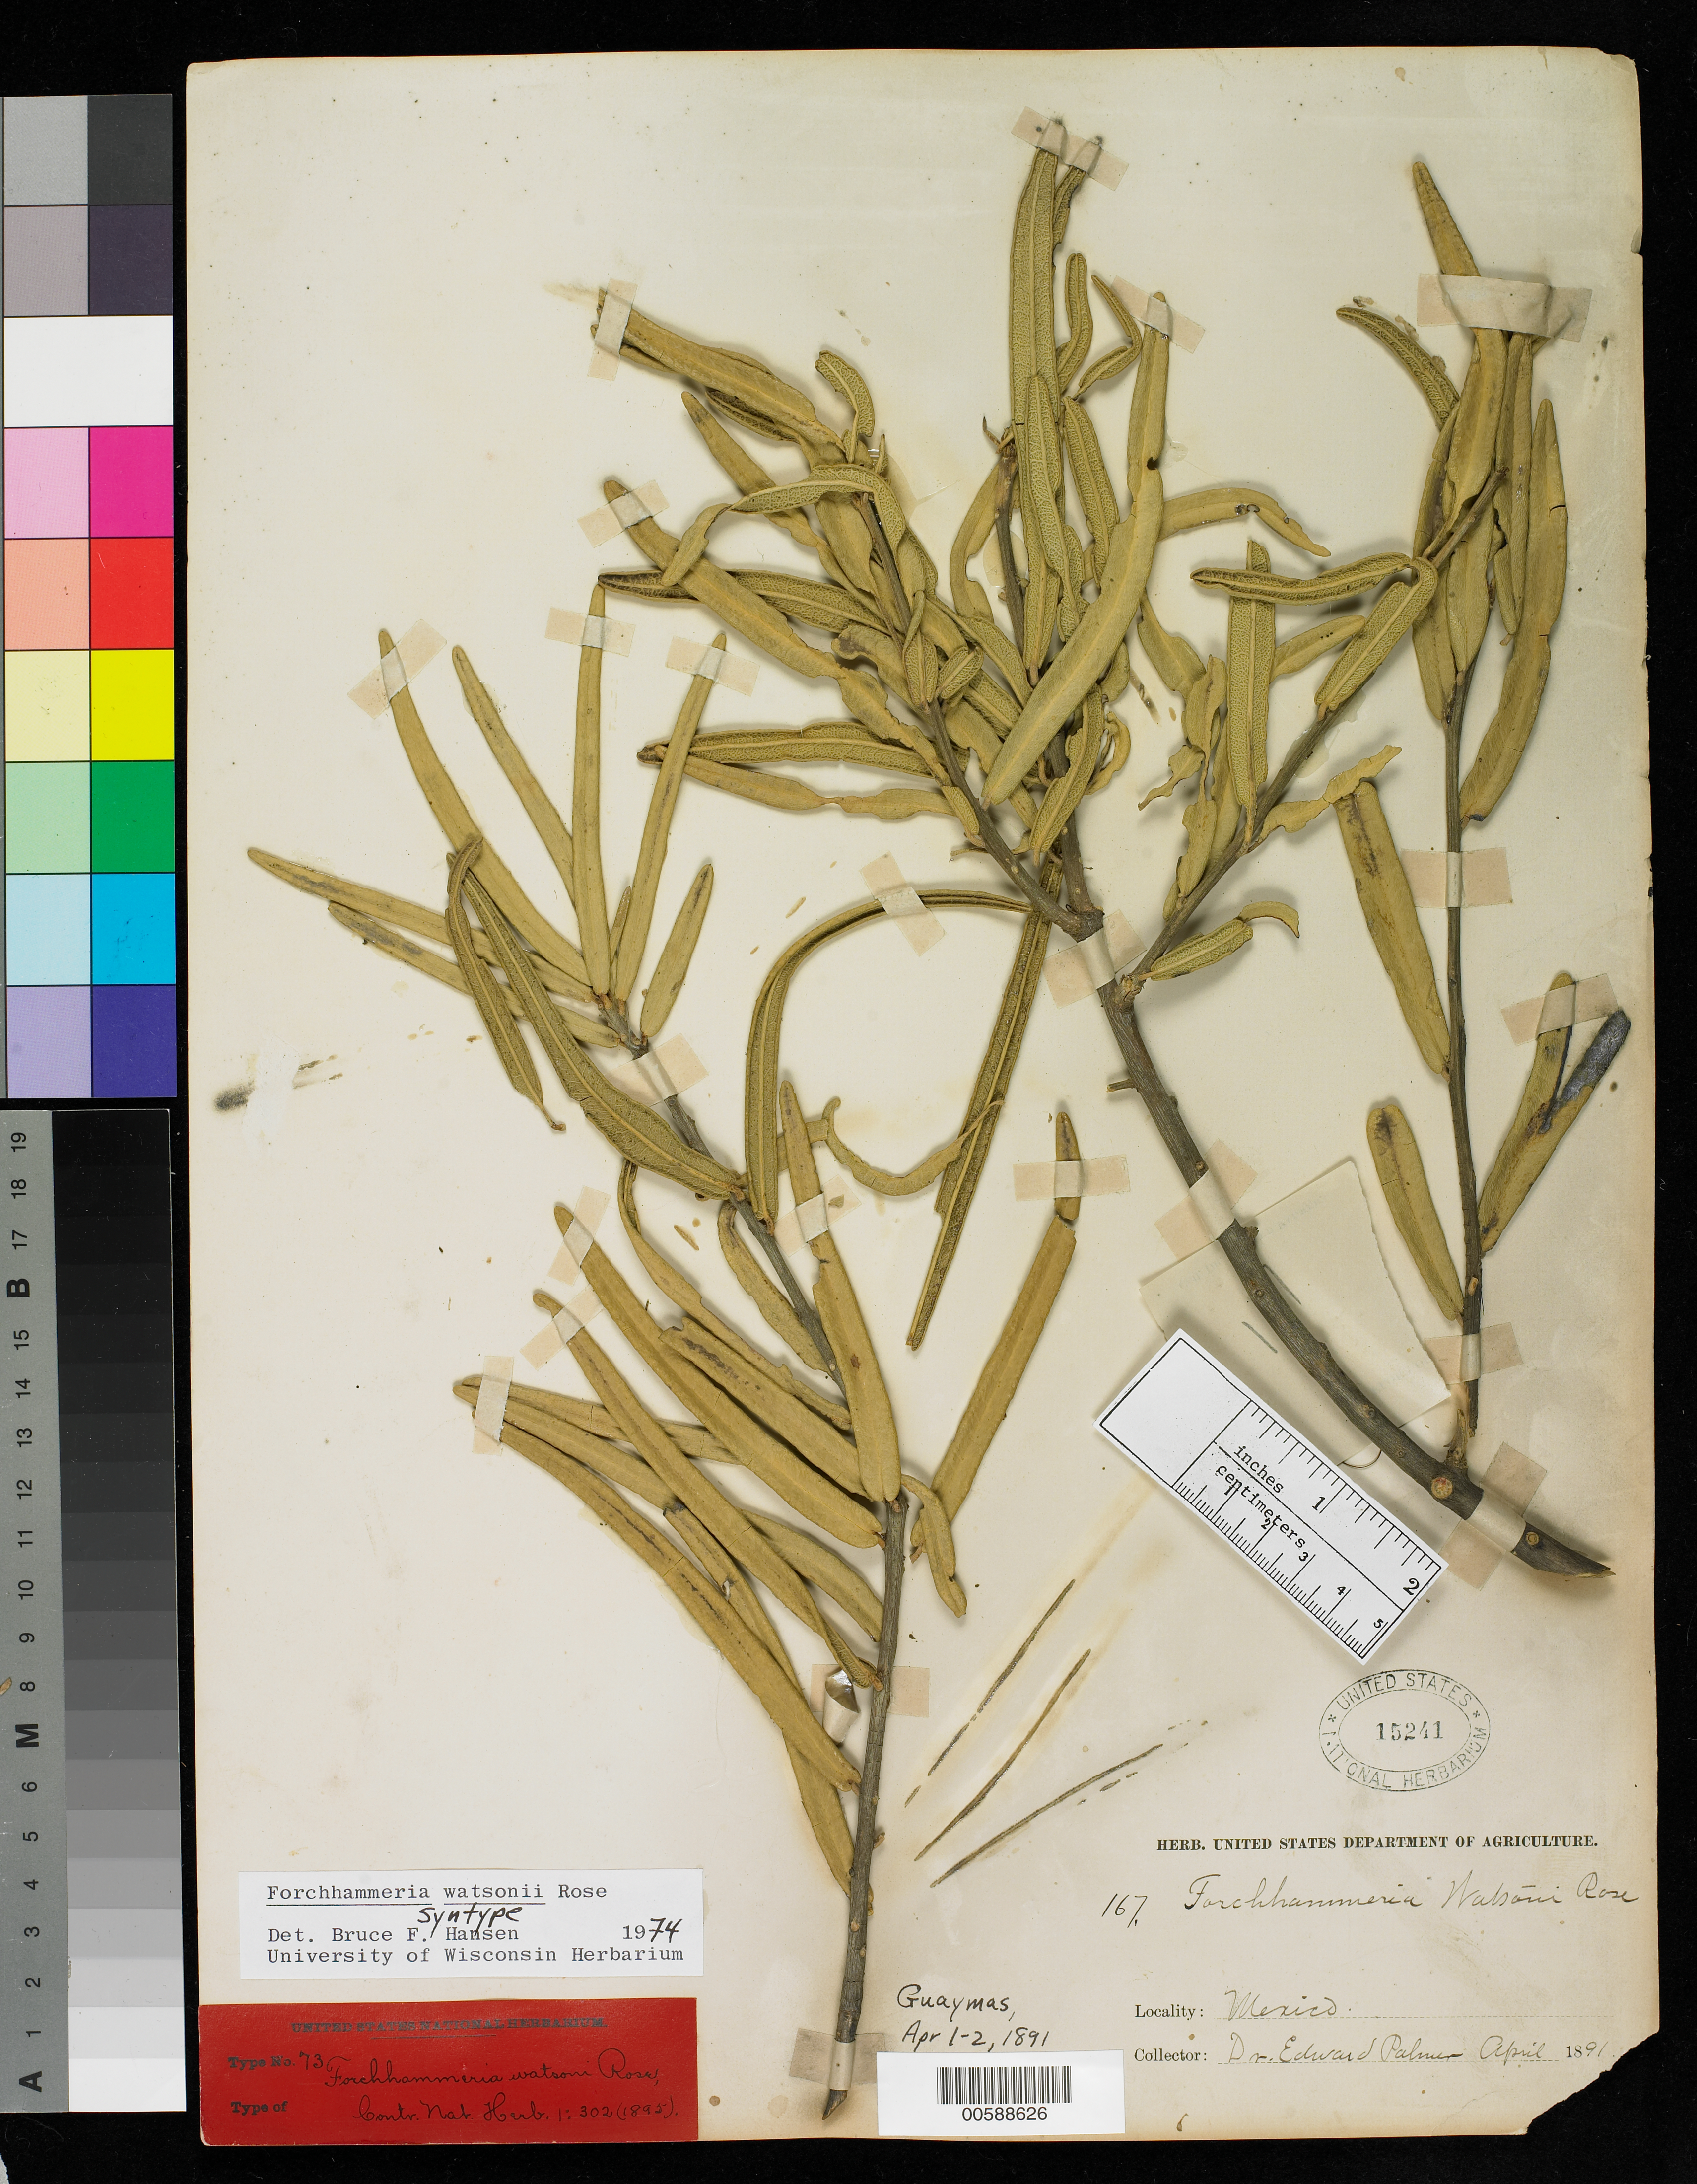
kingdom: Plantae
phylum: Tracheophyta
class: Magnoliopsida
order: Brassicales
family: Stixaceae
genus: Forchhammeria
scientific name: Forchhammeria watsonii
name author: Rose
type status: Syntype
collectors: E. Palmer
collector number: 167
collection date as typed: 1891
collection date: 1891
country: Mexico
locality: E of Monserrat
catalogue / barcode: US 15241